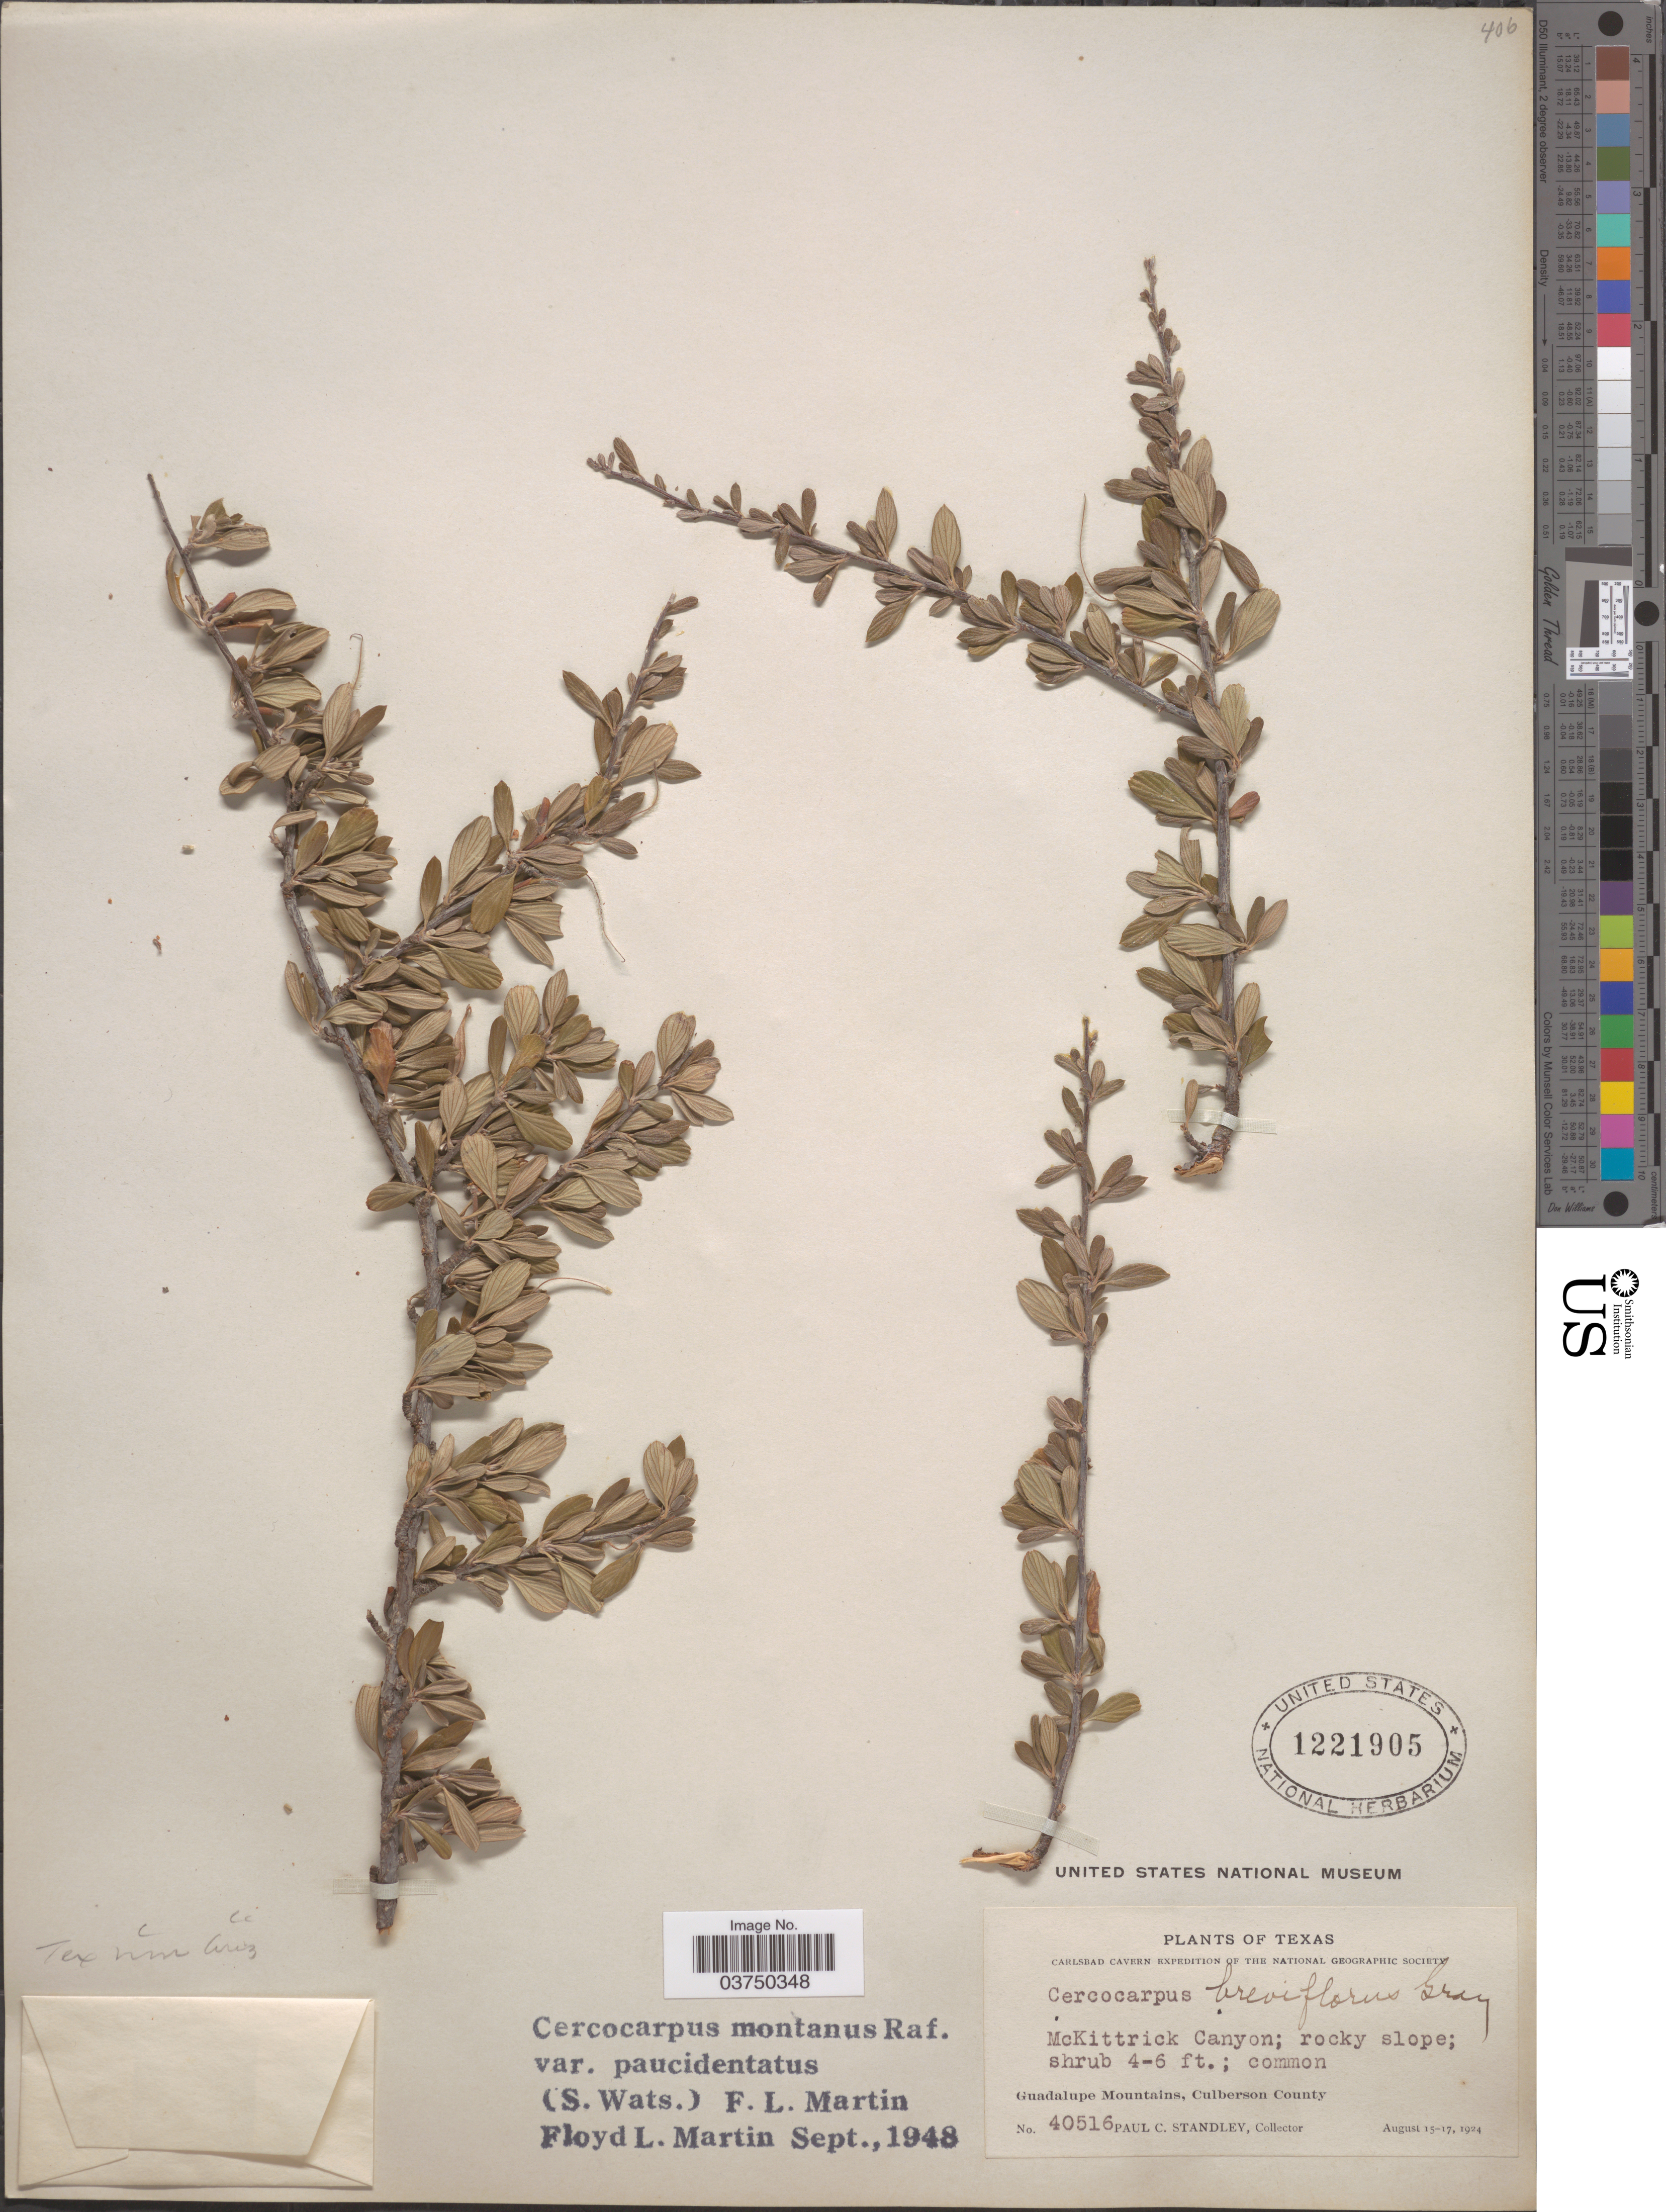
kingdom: Plantae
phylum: Tracheophyta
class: Magnoliopsida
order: Rosales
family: Rosaceae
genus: Cercocarpus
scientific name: Cercocarpus montanus var. paucidentatus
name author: (S. Watson) F.L. Martin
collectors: P. C. Standley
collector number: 40516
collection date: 1924-08-15/1924-08-17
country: United States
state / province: Texas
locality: McKittrick Canyon; Guadalupe Mountains, Culberson County.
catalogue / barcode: US 1221905